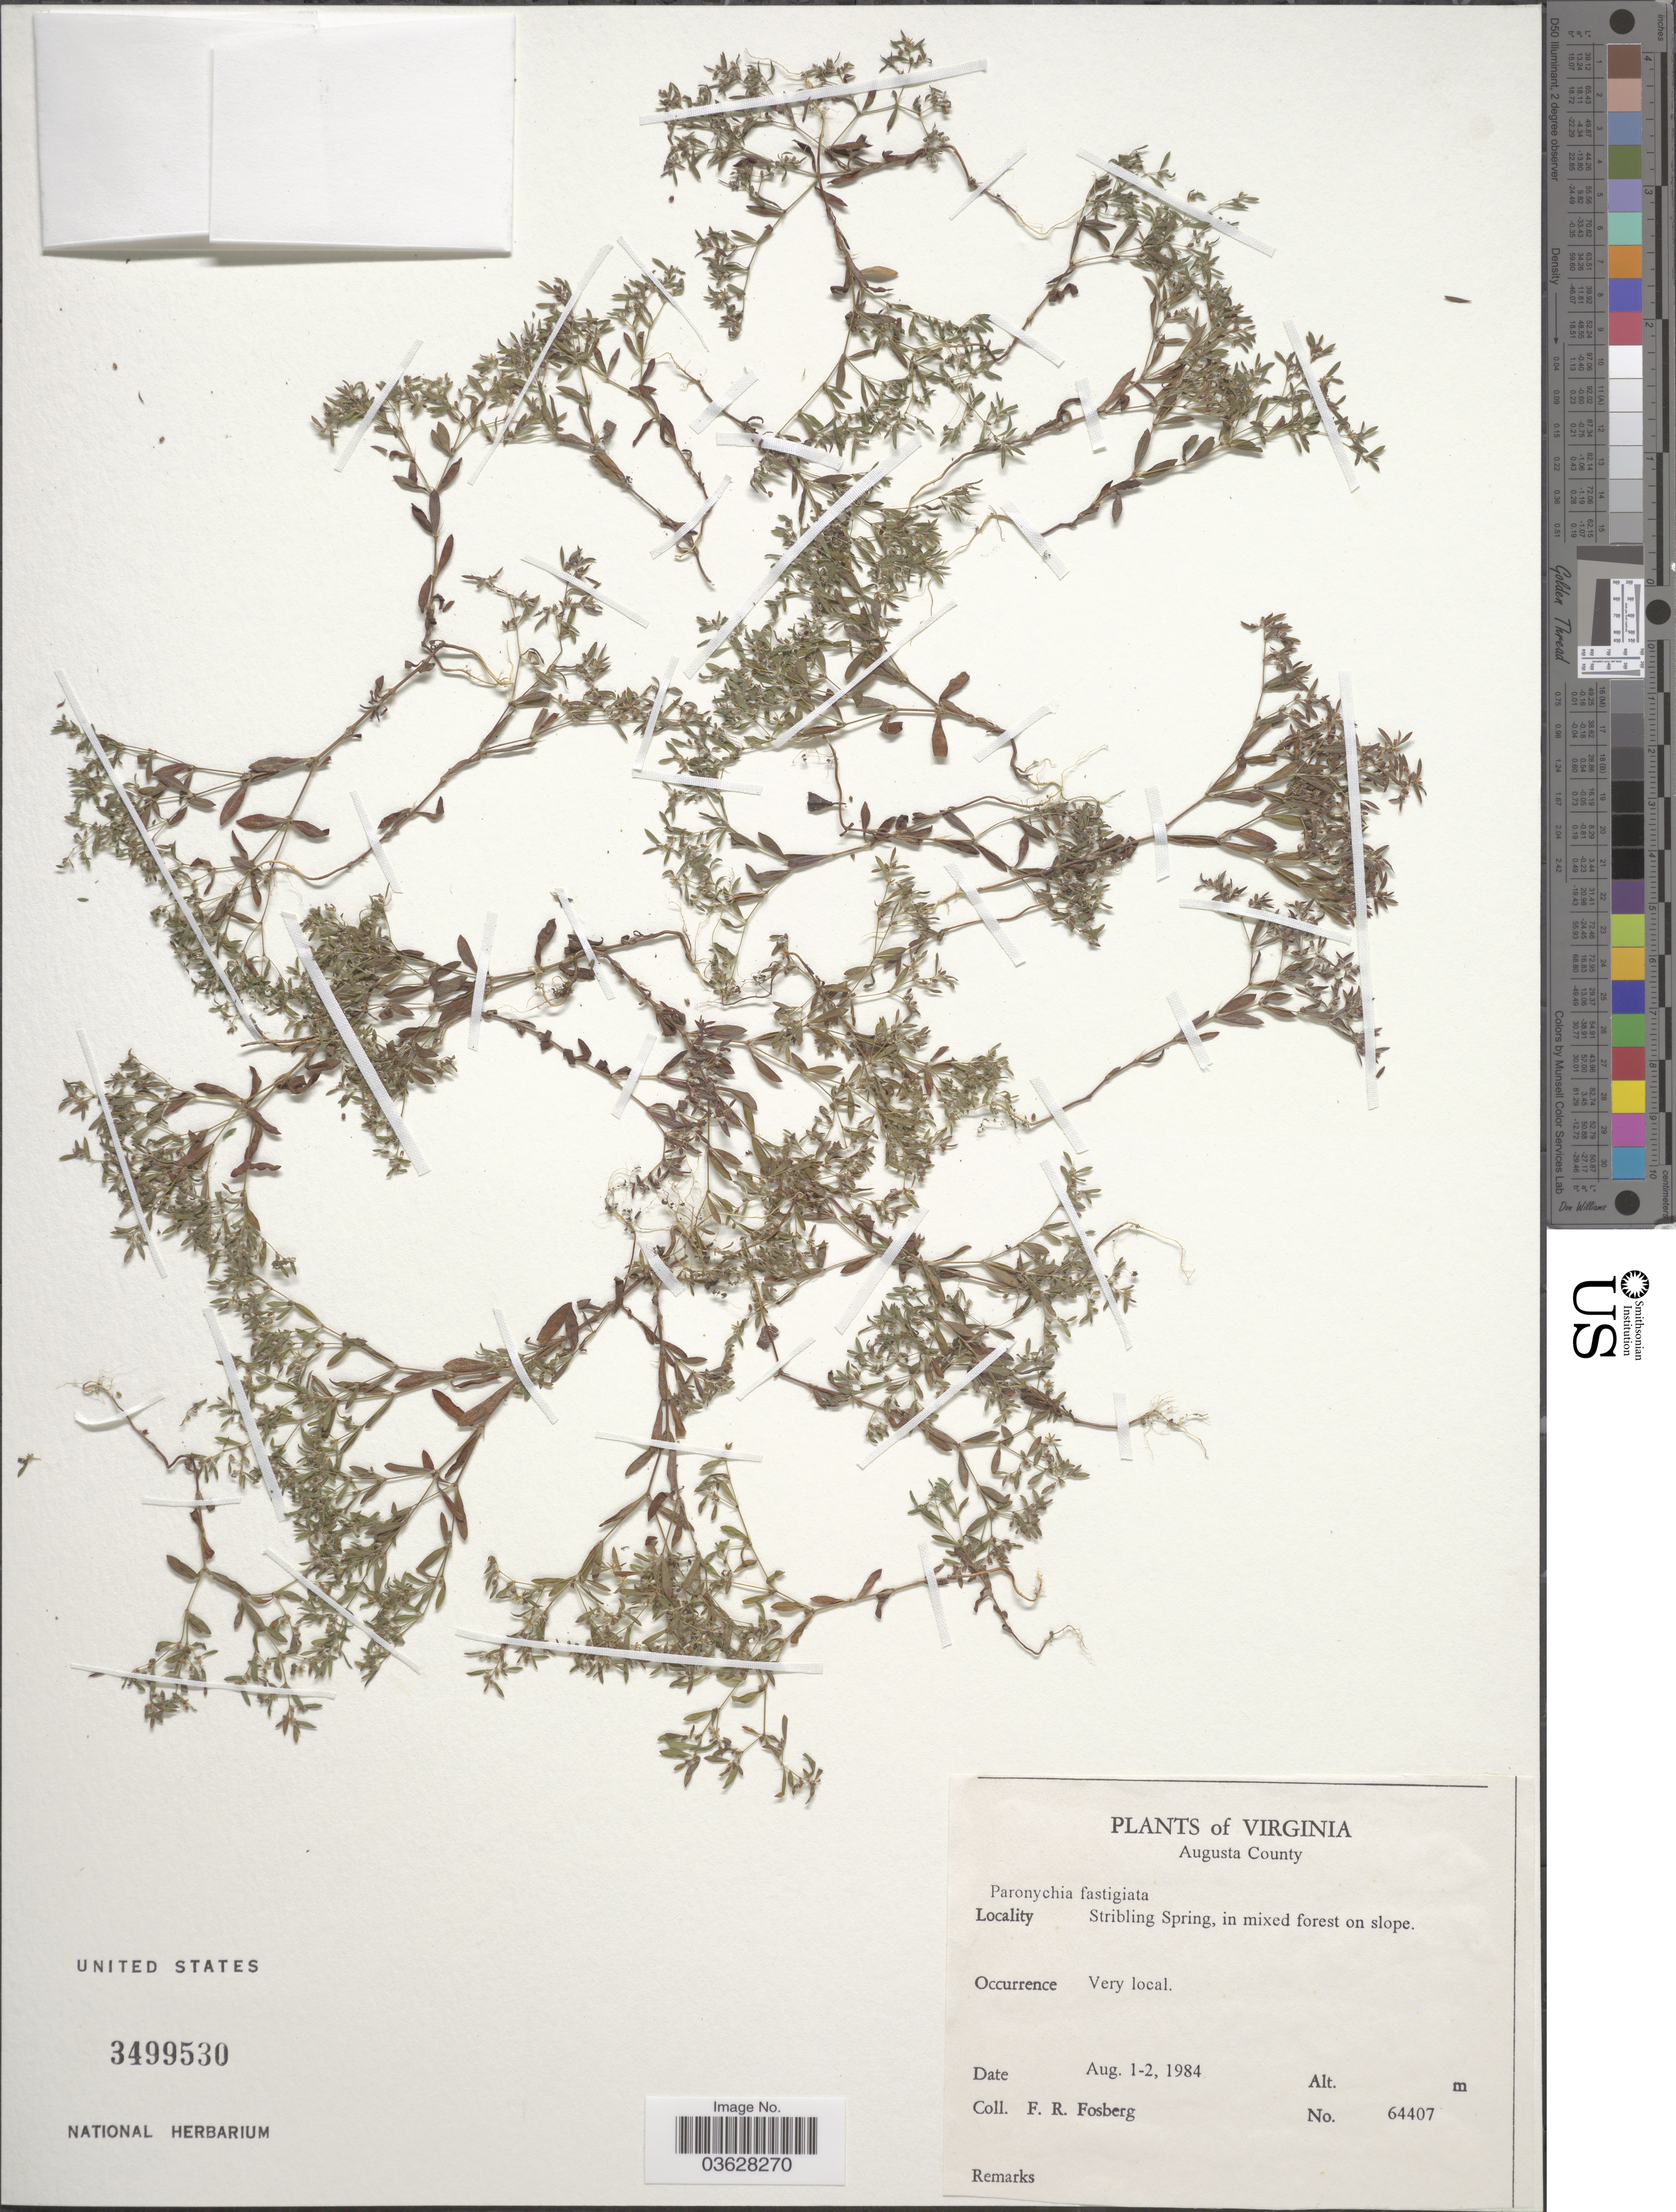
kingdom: Plantae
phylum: Tracheophyta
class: Magnoliopsida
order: Caryophyllales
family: Caryophyllaceae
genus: Paronychia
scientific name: Paronychia fastigiata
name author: (Raf.) Fernald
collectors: F. R. Fosberg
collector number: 64407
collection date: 1984-08-01/1984-08-02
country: United States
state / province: Virginia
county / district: Augusta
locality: Augusta County. Stribling Spring, in mixed forest on slope.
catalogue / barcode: US 3499530